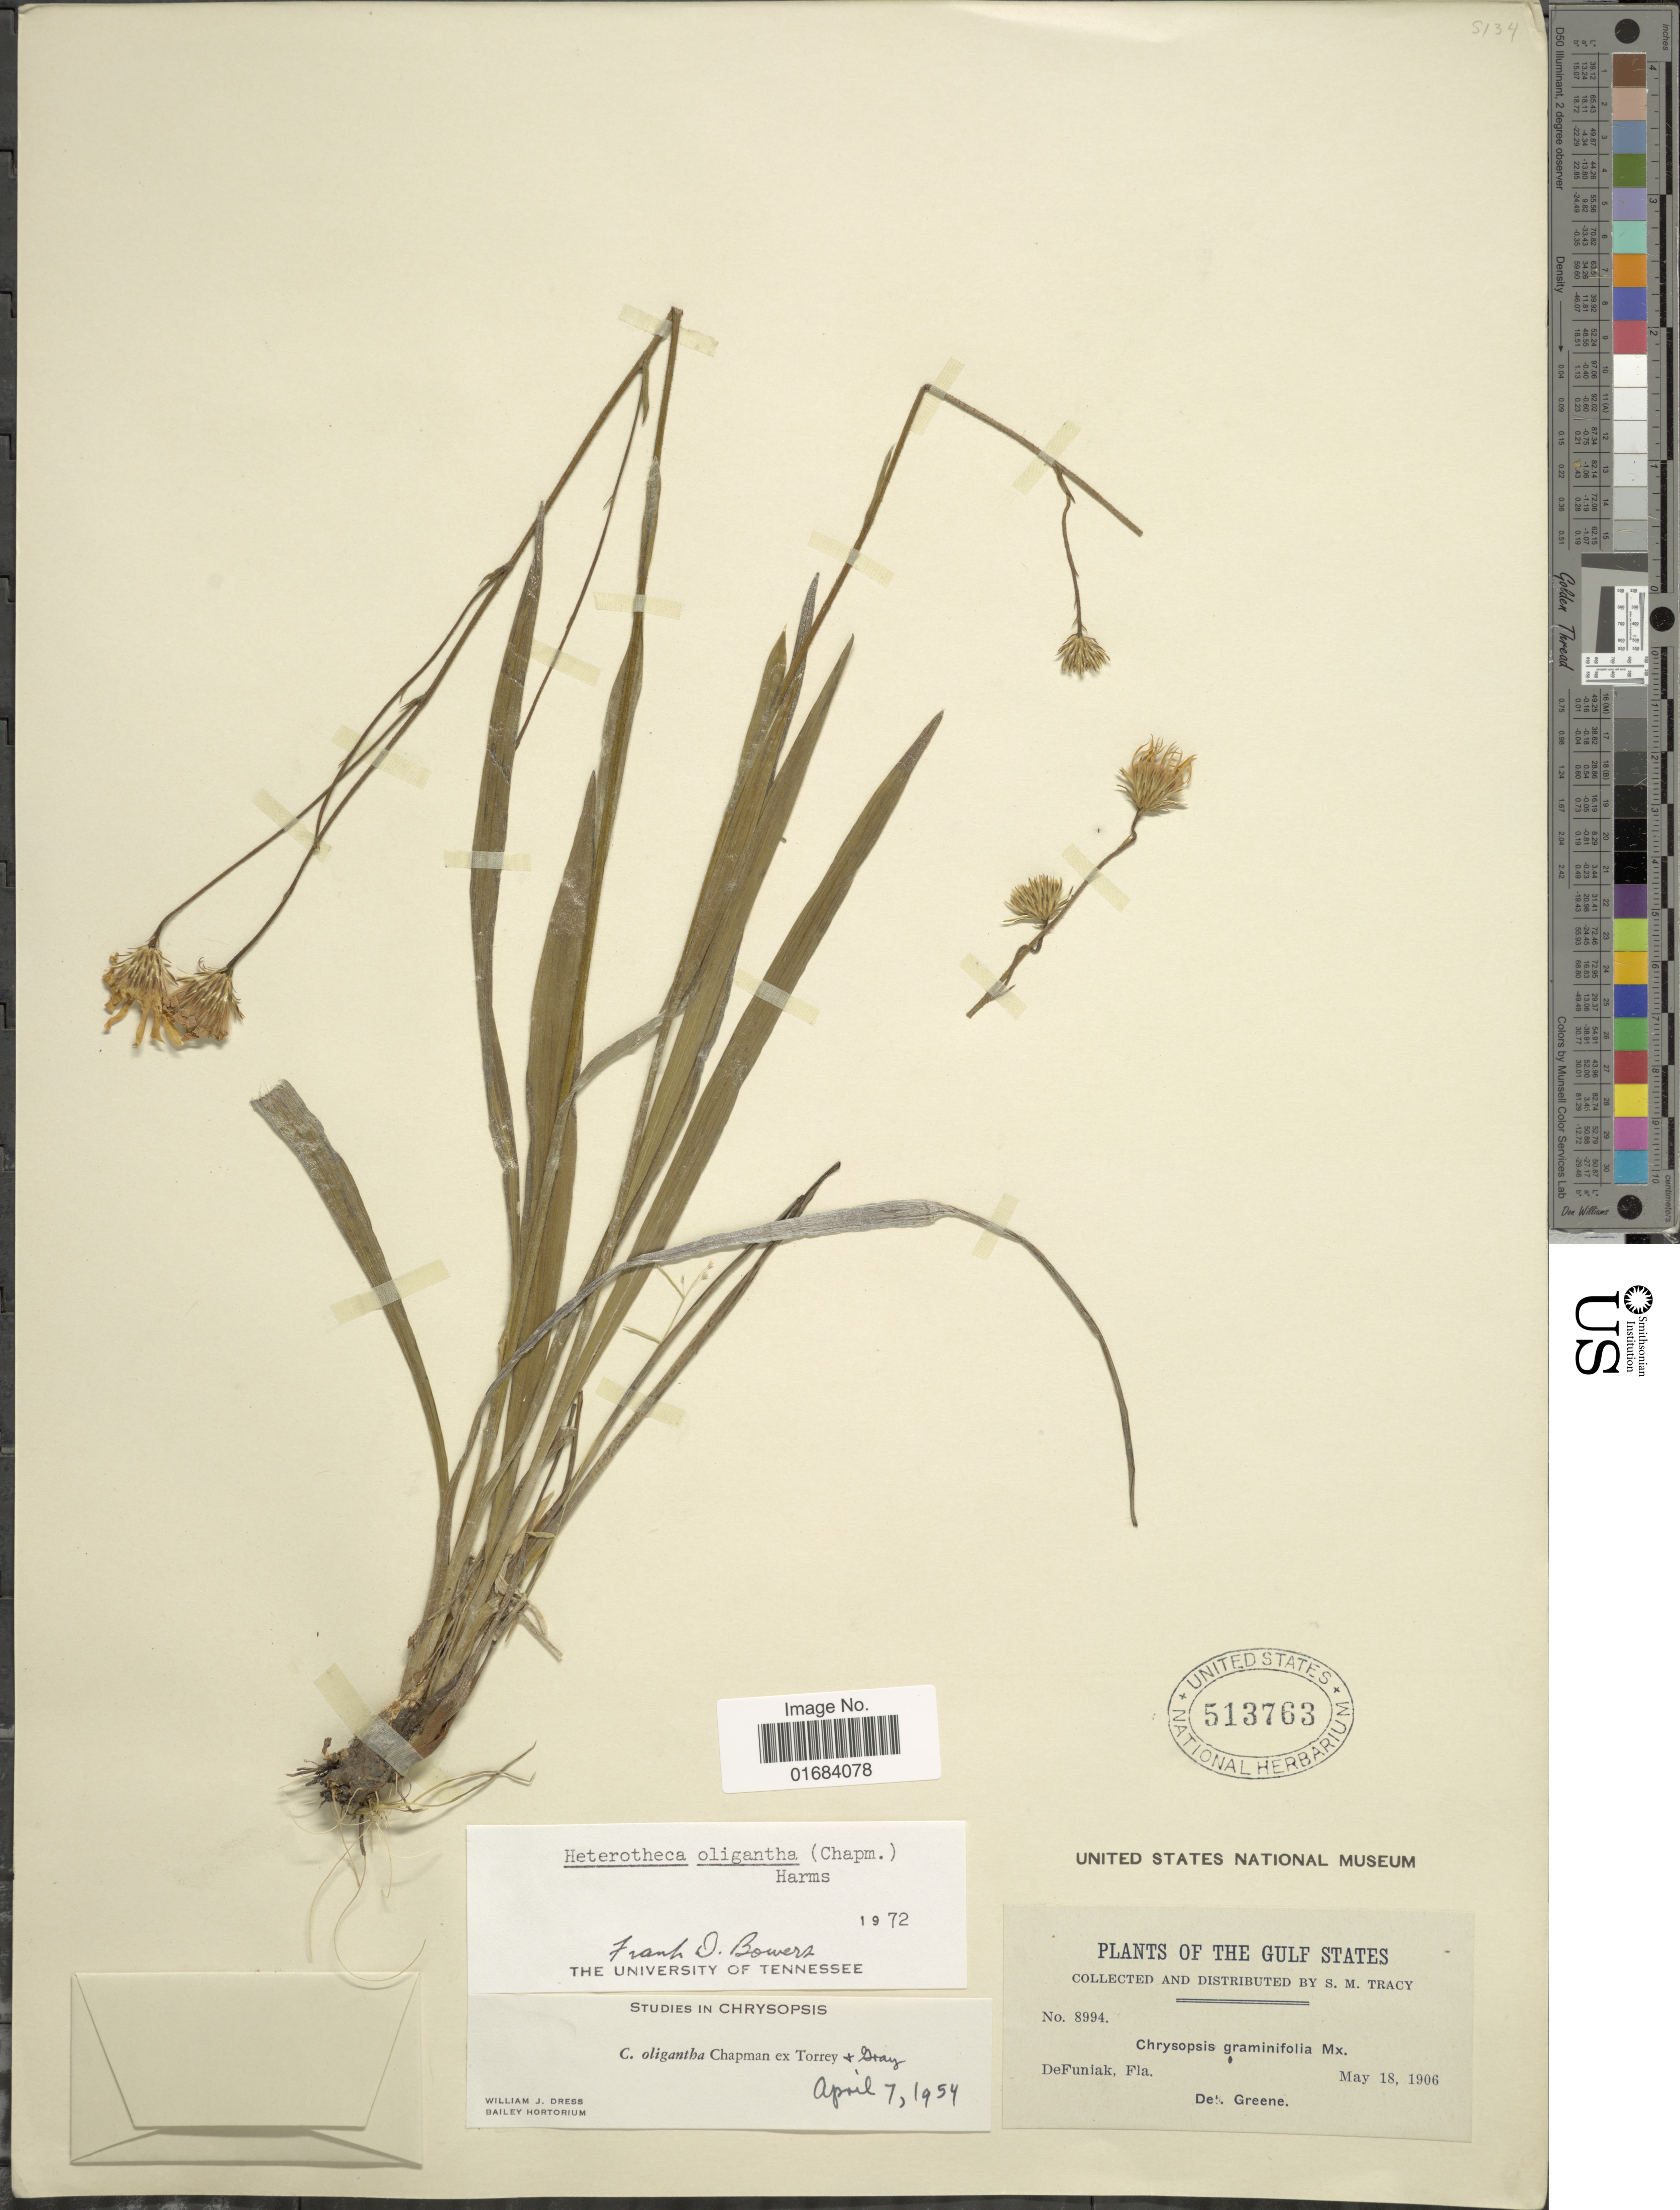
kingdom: Plantae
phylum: Tracheophyta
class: Magnoliopsida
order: Asterales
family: Asteraceae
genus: Pityopsis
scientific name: Pityopsis oligantha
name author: (Chapm. ex Torr. & A. Gray) Small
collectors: S. M. Tracy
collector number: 8994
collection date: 1906-05-18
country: United States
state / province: Florida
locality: The Gulf States, DeFuniak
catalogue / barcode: US 513763